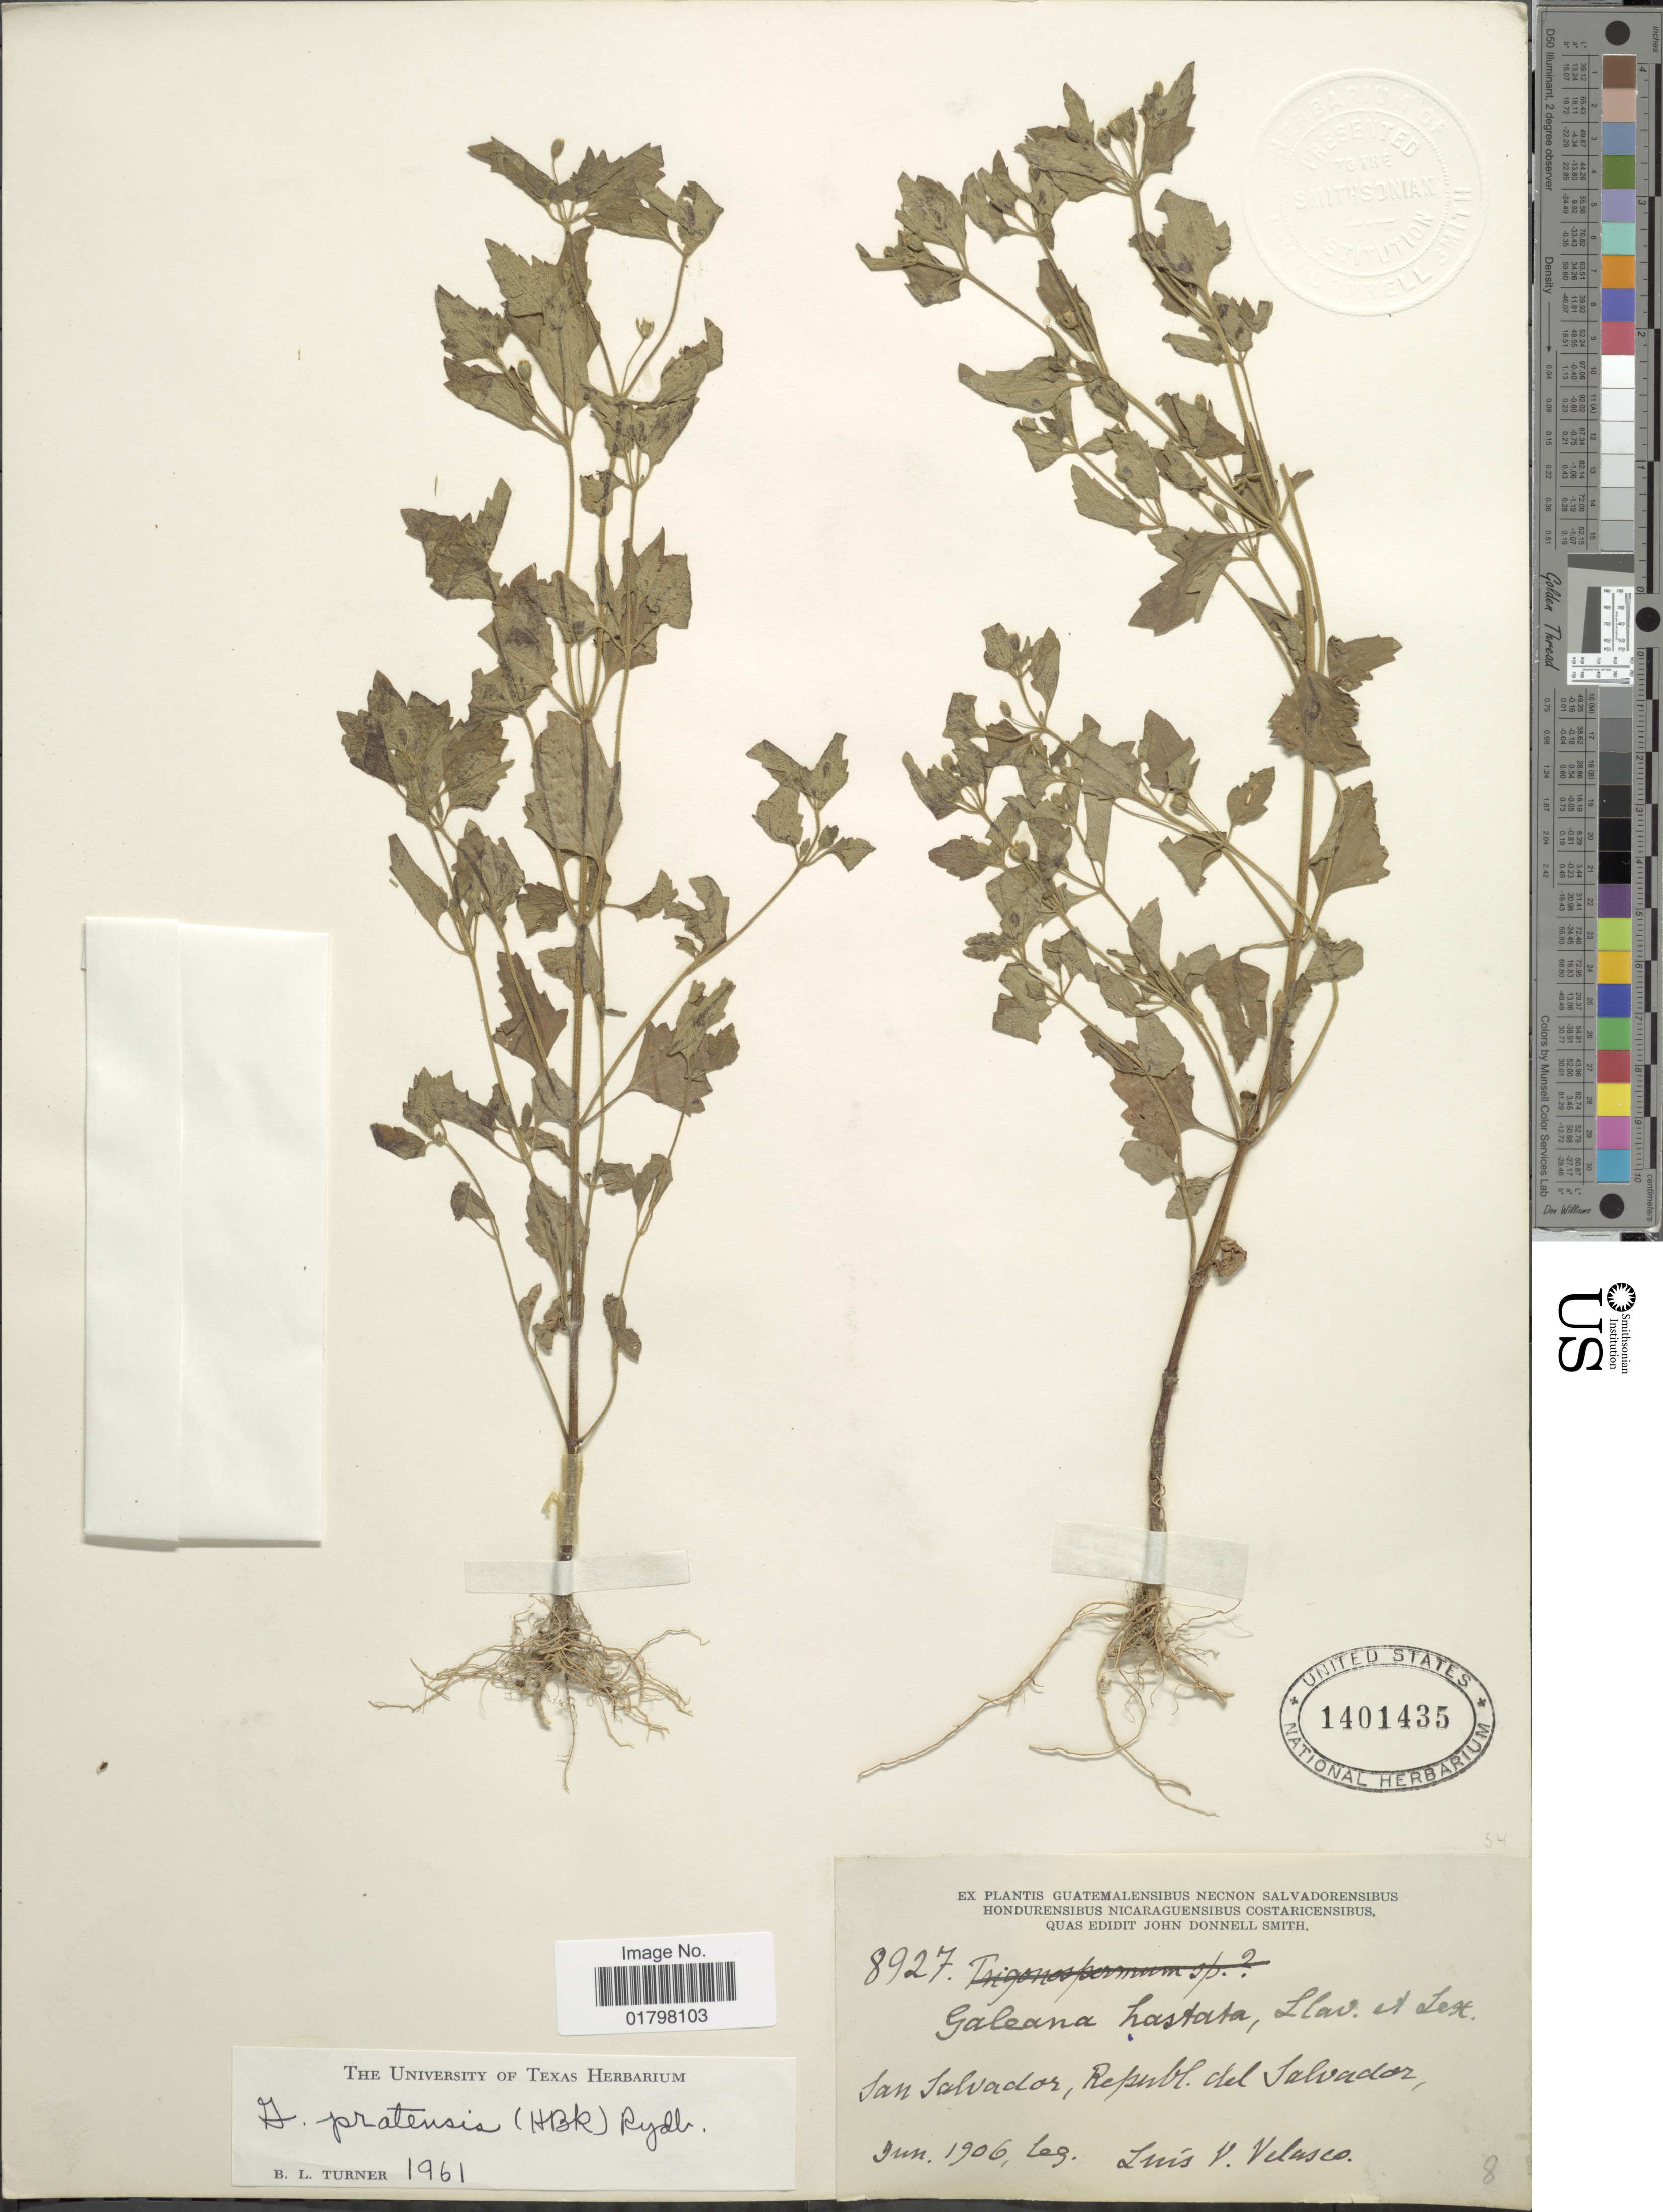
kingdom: Plantae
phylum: Tracheophyta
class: Magnoliopsida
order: Asterales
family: Asteraceae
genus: Galeana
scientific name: Galeana pratensis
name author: (Kunth) Rydb.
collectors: L. Velasco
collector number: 8927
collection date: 1906-06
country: El Salvador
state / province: San Salvador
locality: San Salvador, Republ. del Salvador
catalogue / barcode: US 1401435